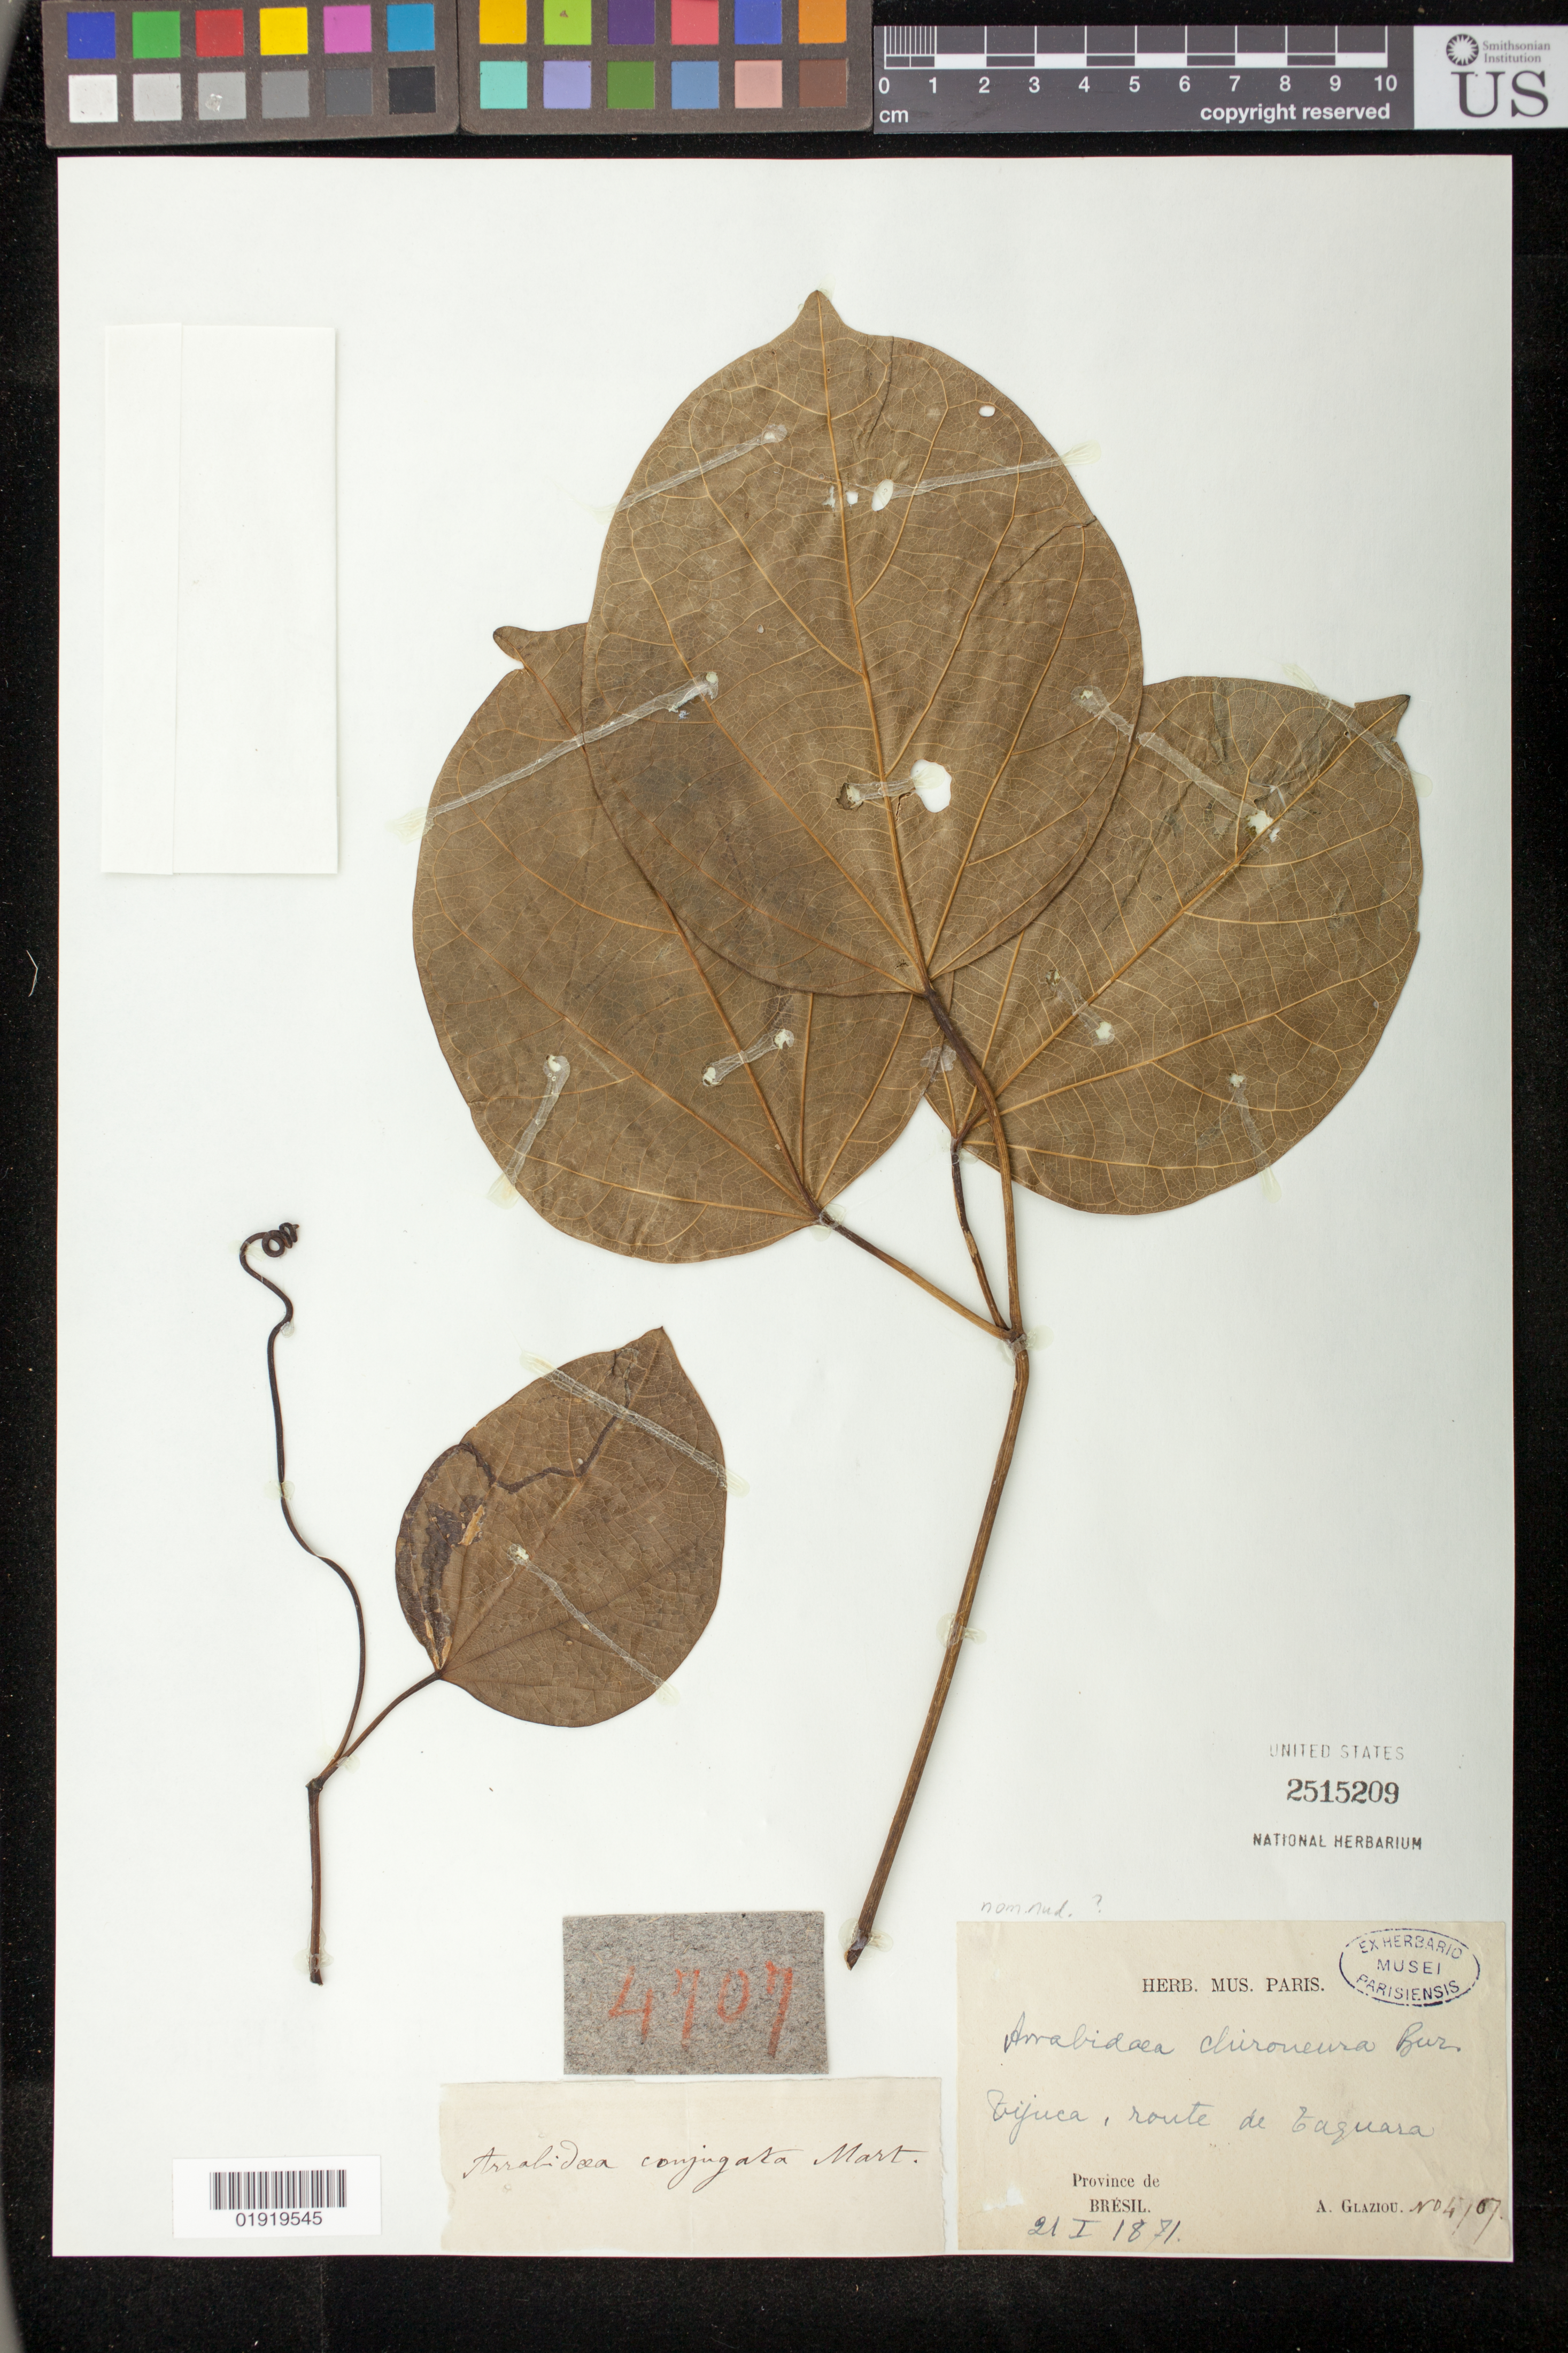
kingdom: Plantae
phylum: Tracheophyta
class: Magnoliopsida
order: Lamiales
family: Bignoniaceae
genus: Arrabidaea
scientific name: Arrabidaea chironeura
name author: Bureau ex Glaz.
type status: Type Collection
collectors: A. F. M. Glaziou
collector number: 4707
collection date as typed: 21 I 1871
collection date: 1871-01-21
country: Brazil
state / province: Río de Janeiro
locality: Tijuca, route de Taquara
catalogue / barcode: US 2515209